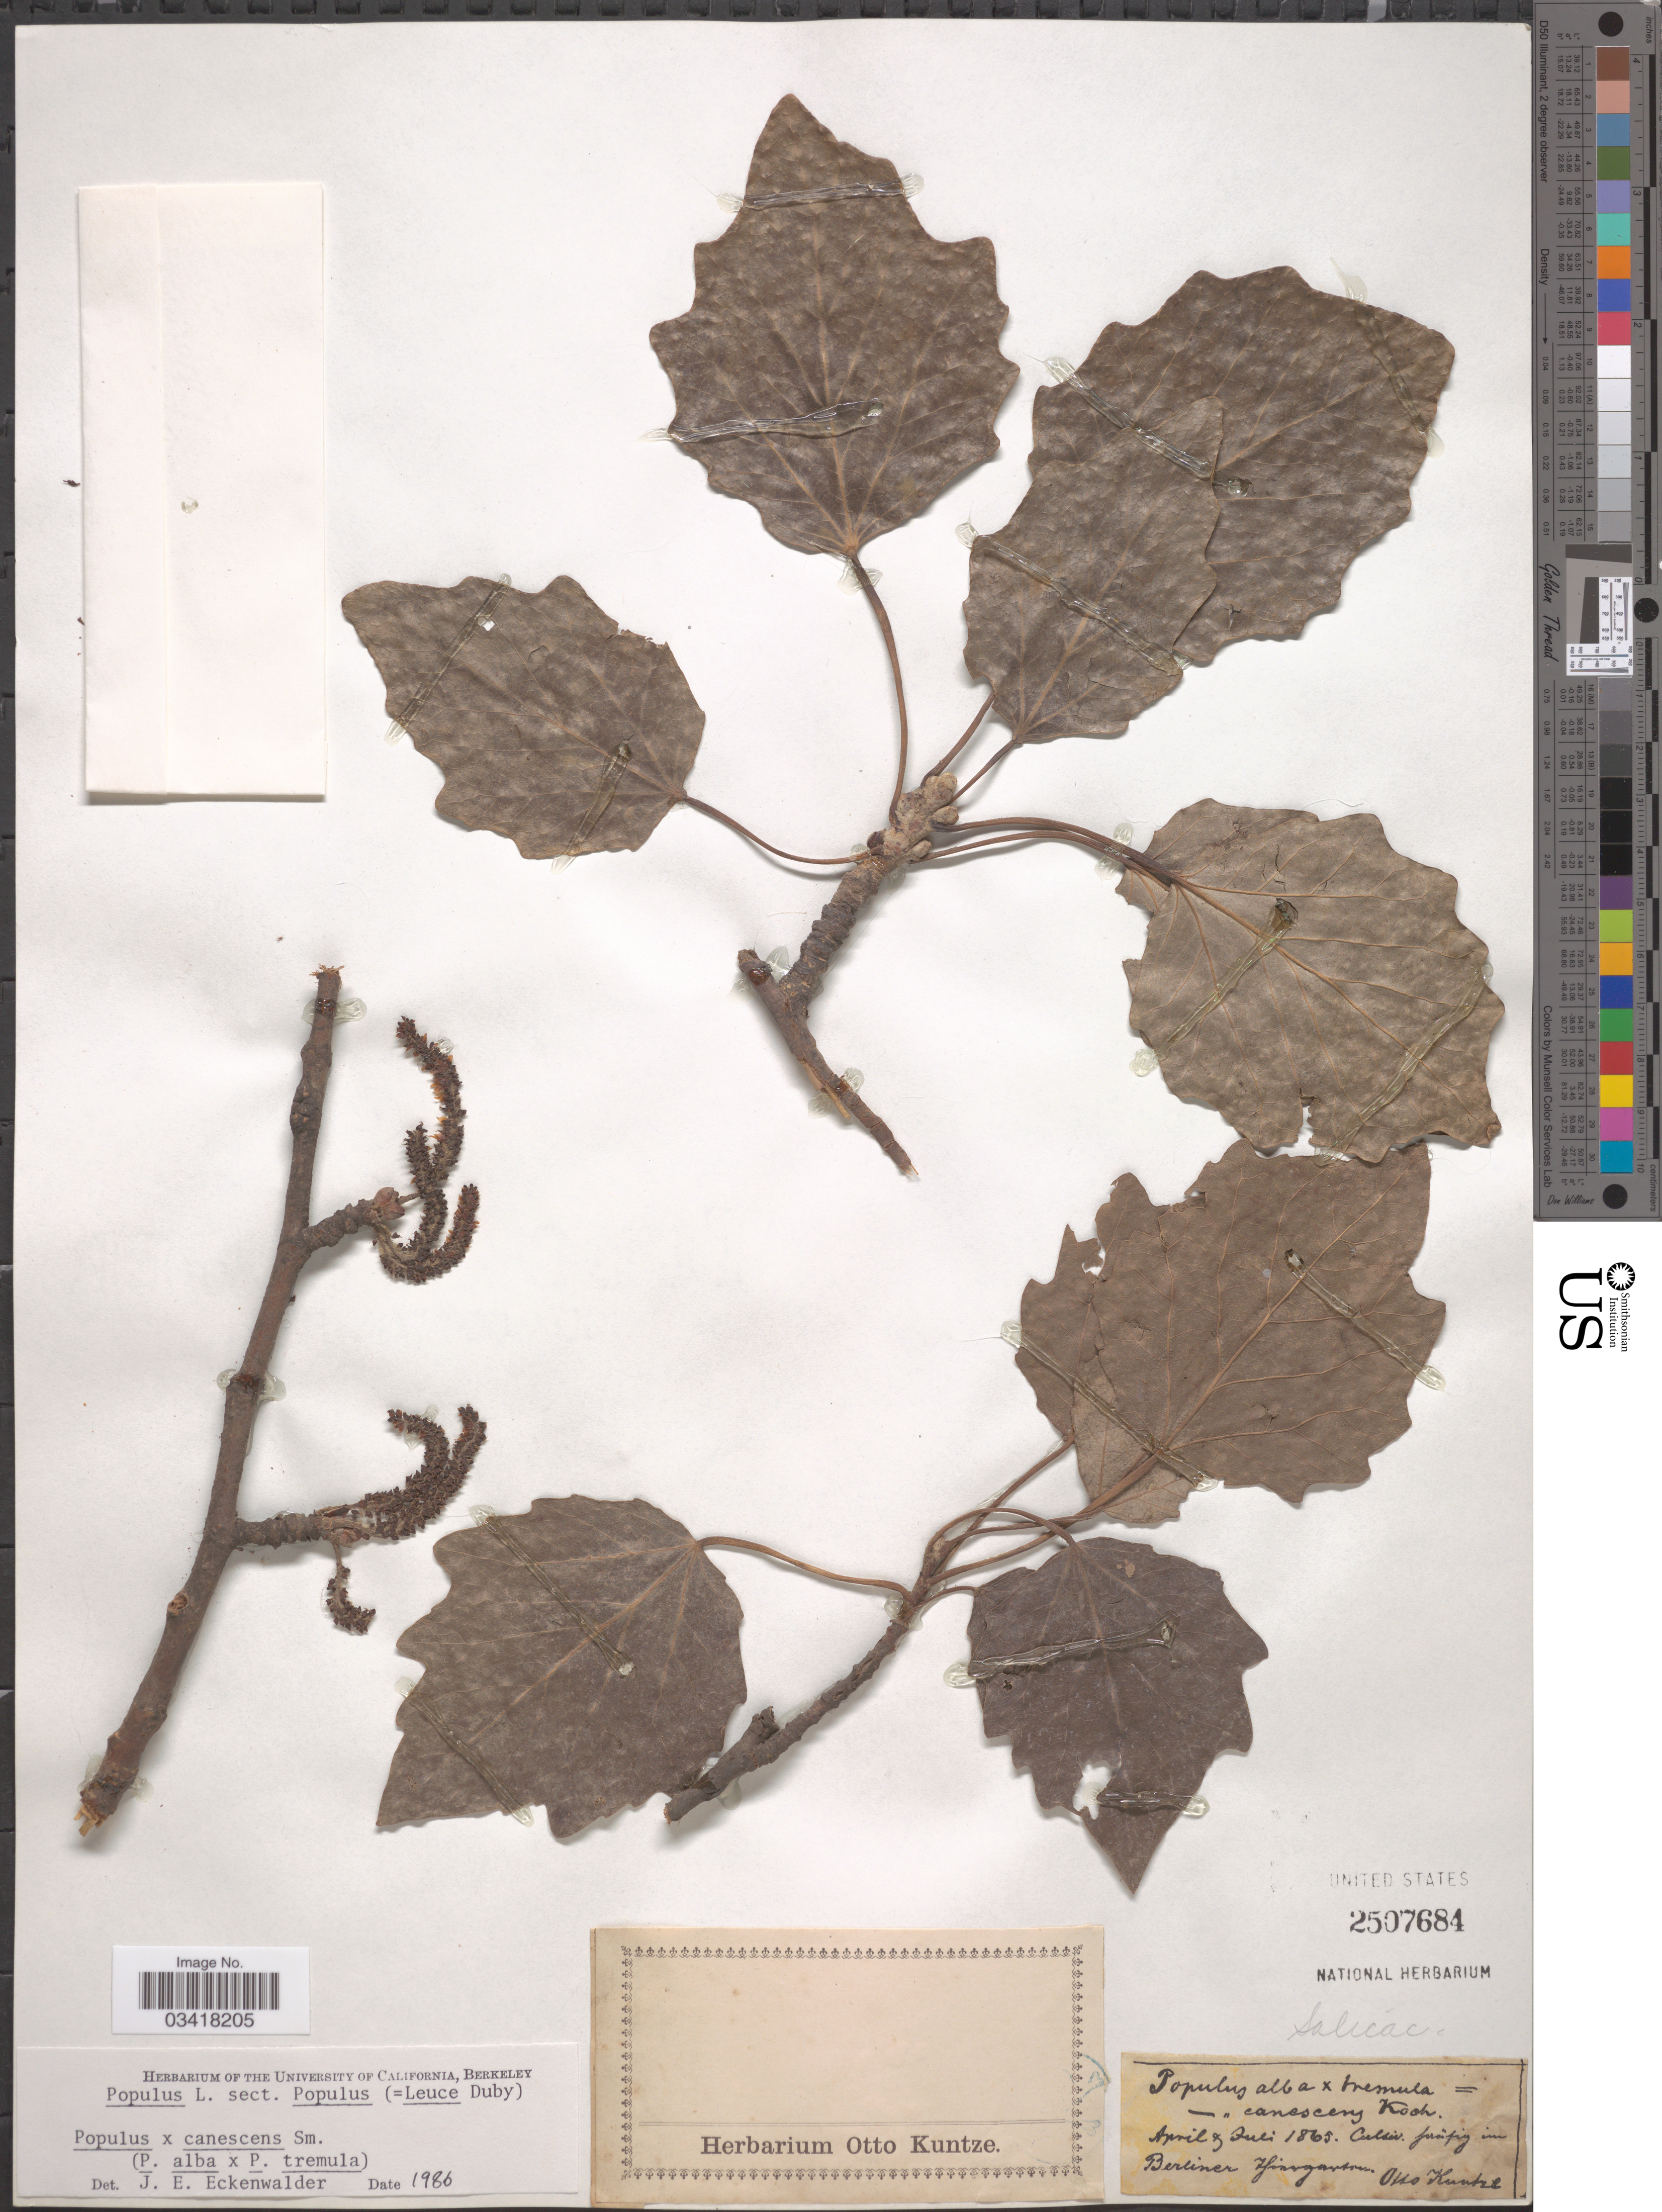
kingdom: Plantae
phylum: Tracheophyta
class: Magnoliopsida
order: Malpighiales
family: Salicaceae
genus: Populus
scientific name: Populus x canescens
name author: (Aiton) Sm.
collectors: C.E.O. Kuntze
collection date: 1865-04/1865-07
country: Germany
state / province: Berlin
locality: Berliner [illegible text].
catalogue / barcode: US 2507684